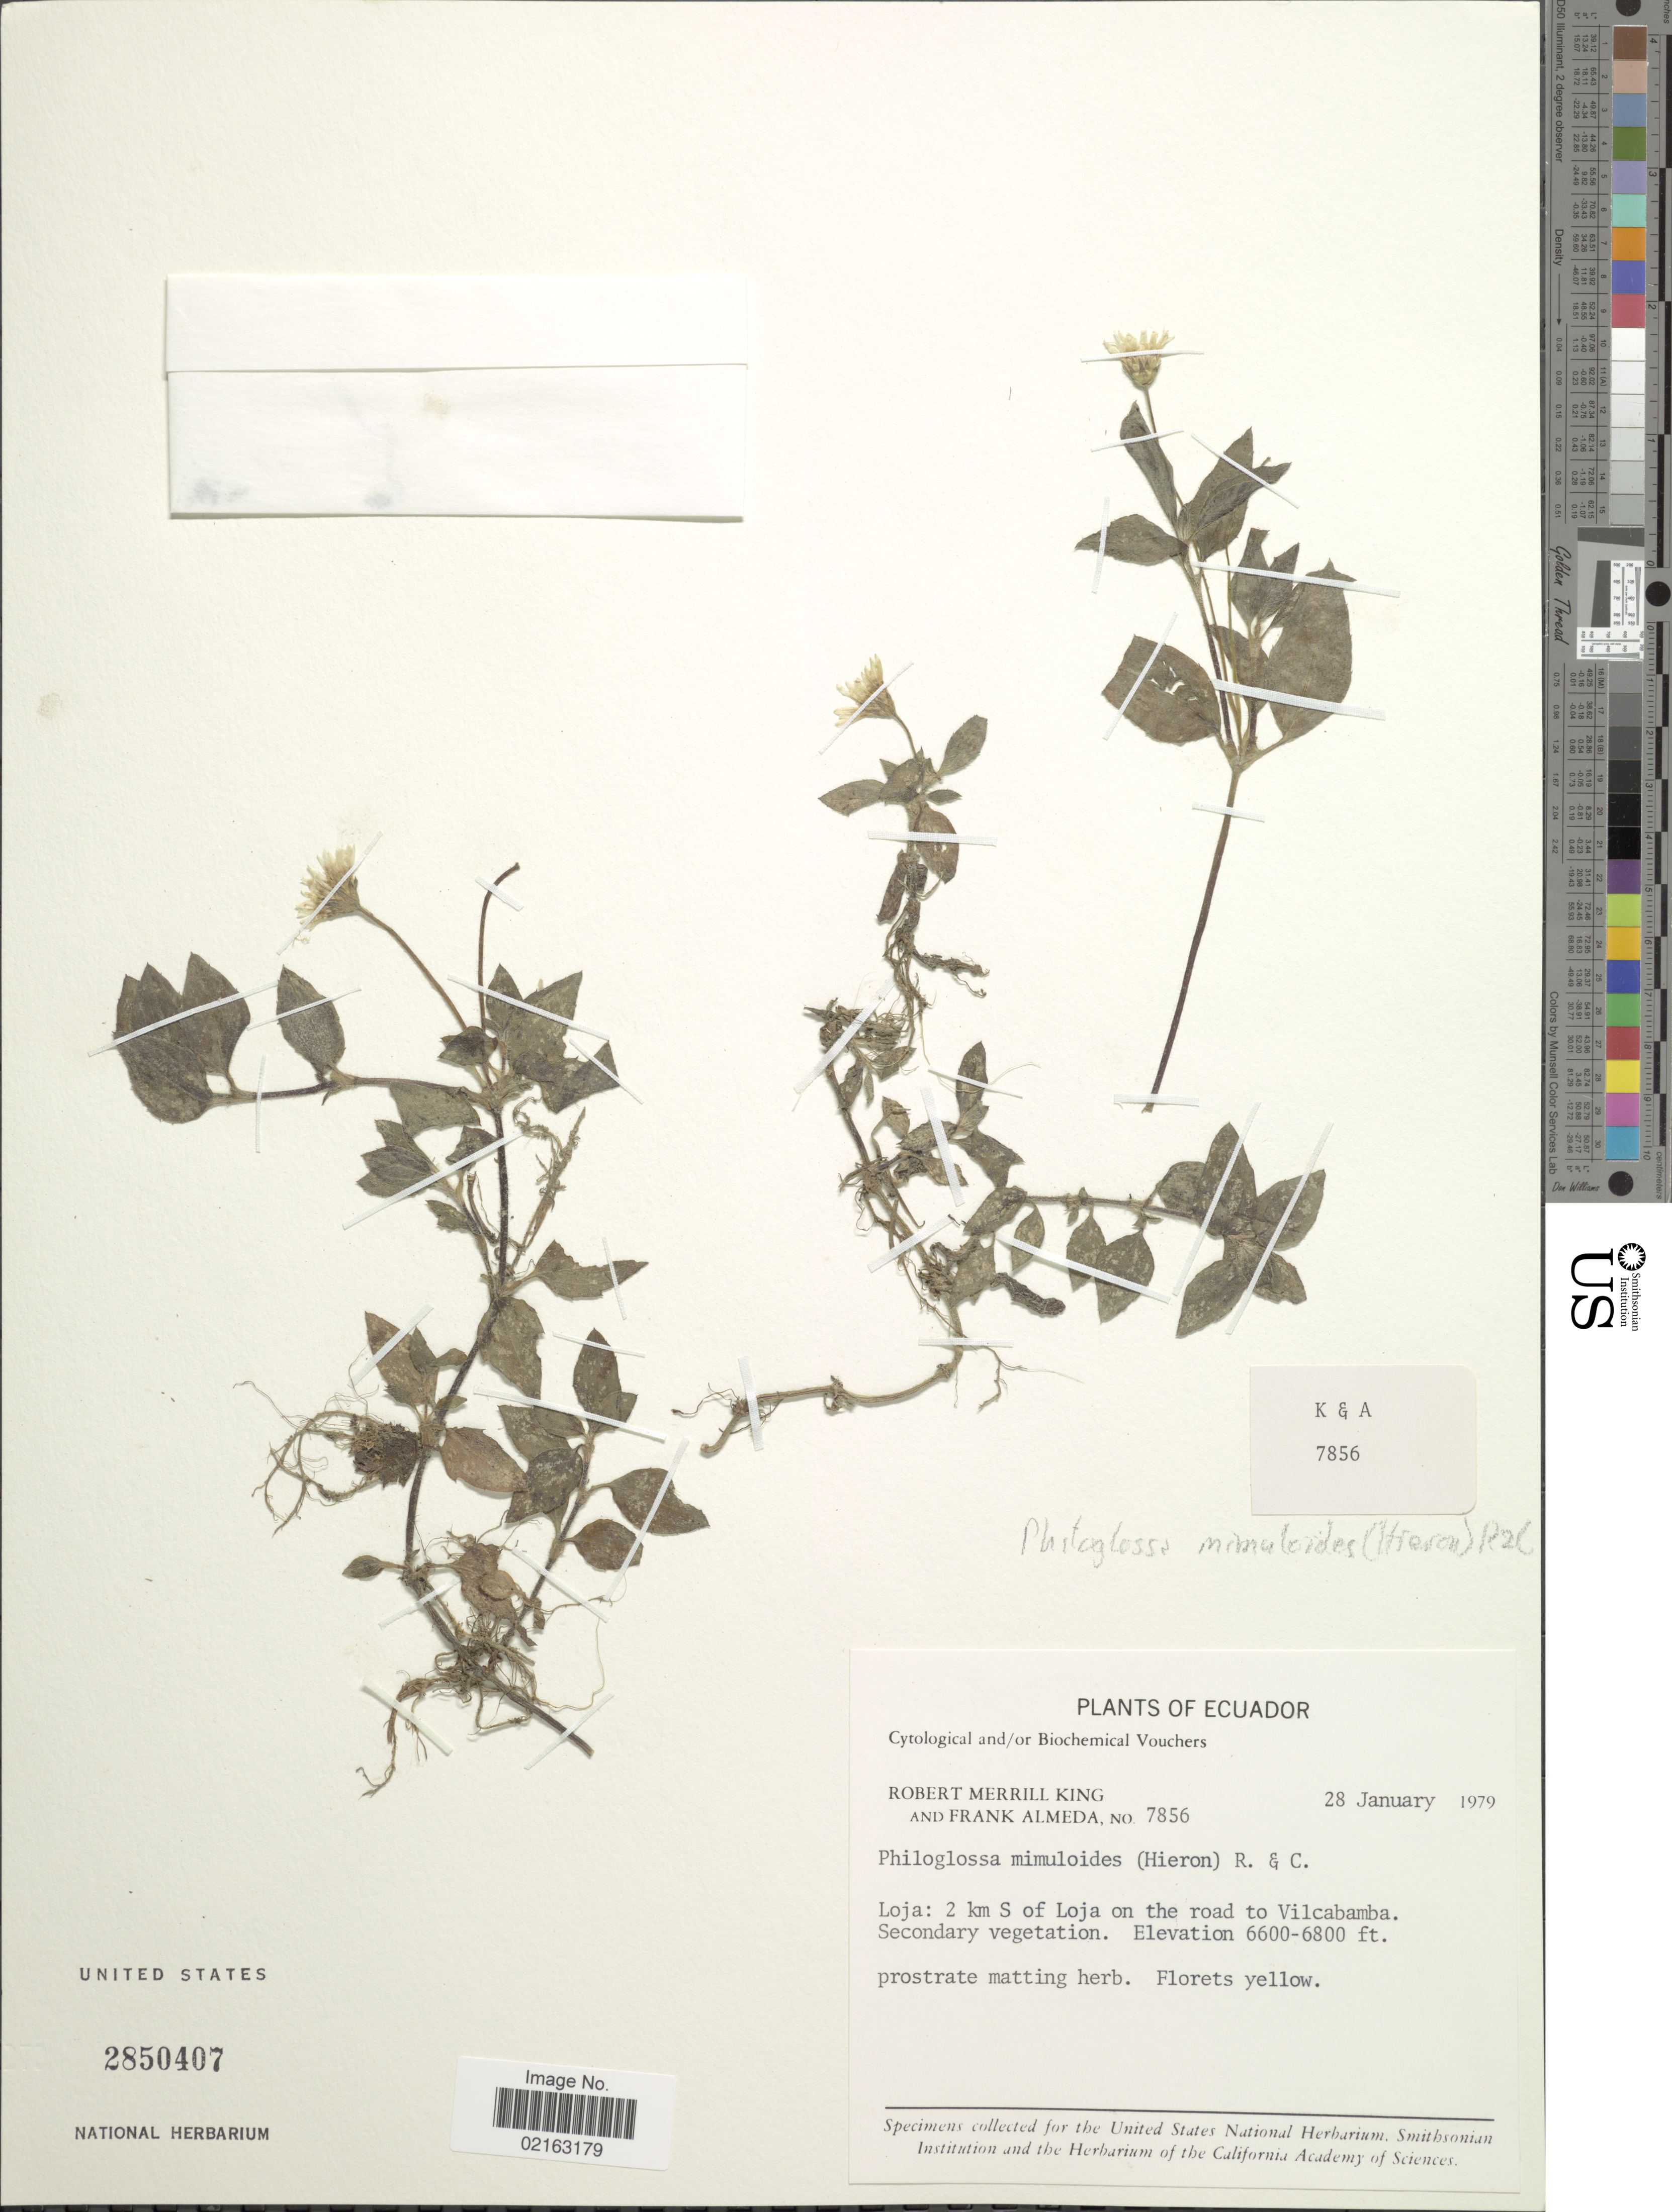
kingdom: Plantae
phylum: Tracheophyta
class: Magnoliopsida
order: Asterales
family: Asteraceae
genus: Philoglossa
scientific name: Philoglossa mimuloides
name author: (Hieron.) H. Rob. & Brettell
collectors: R. M. King & F. Almeda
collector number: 7856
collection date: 1979-01-28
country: Ecuador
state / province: Loja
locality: Loja: 2 km S of Loja on the road to Vilcabamba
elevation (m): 2012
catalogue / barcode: US 2850407